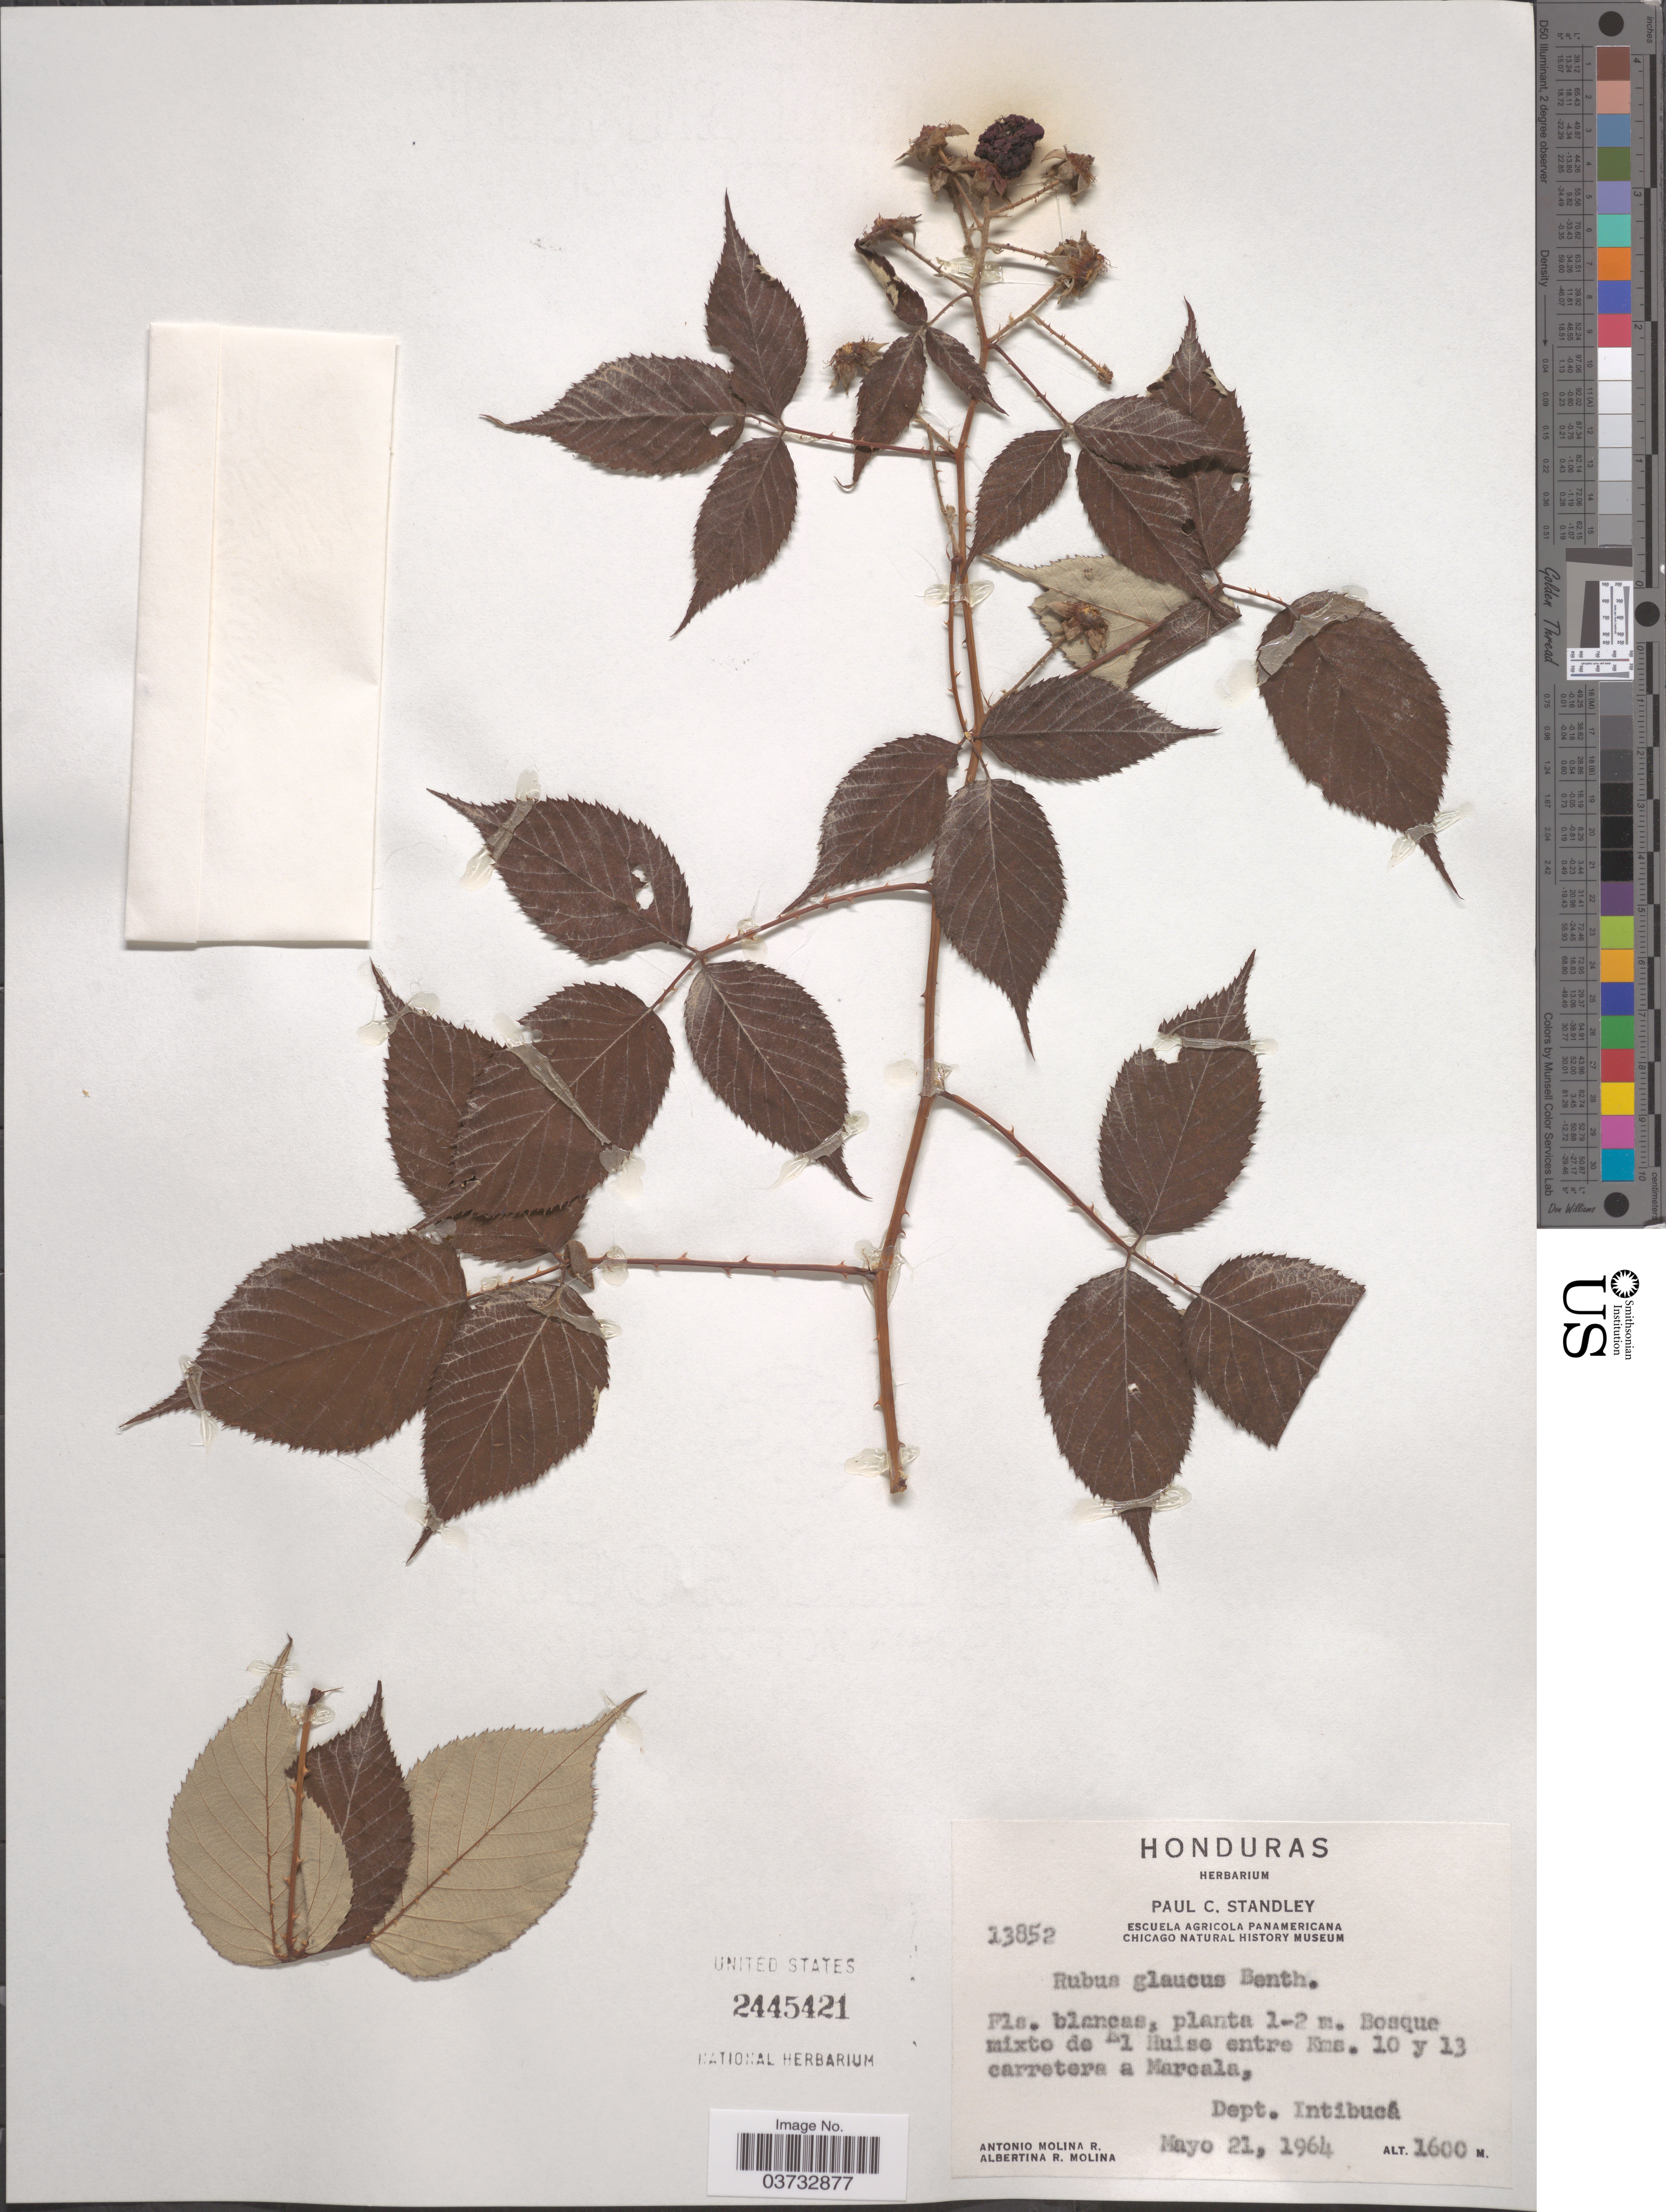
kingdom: Plantae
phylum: Tracheophyta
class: Magnoliopsida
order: Rosales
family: Rosaceae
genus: Rubus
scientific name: Rubus glaucus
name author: Benth.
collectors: A. Molina R. & A. R. Molina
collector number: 13852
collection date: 1964-05-21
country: Honduras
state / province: Intibuca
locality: Bosque mixto de El Huise entre Kms. 10 y 13 carretera a Marcala, Dept. Intibucá.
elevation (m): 1600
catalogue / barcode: US 2445421